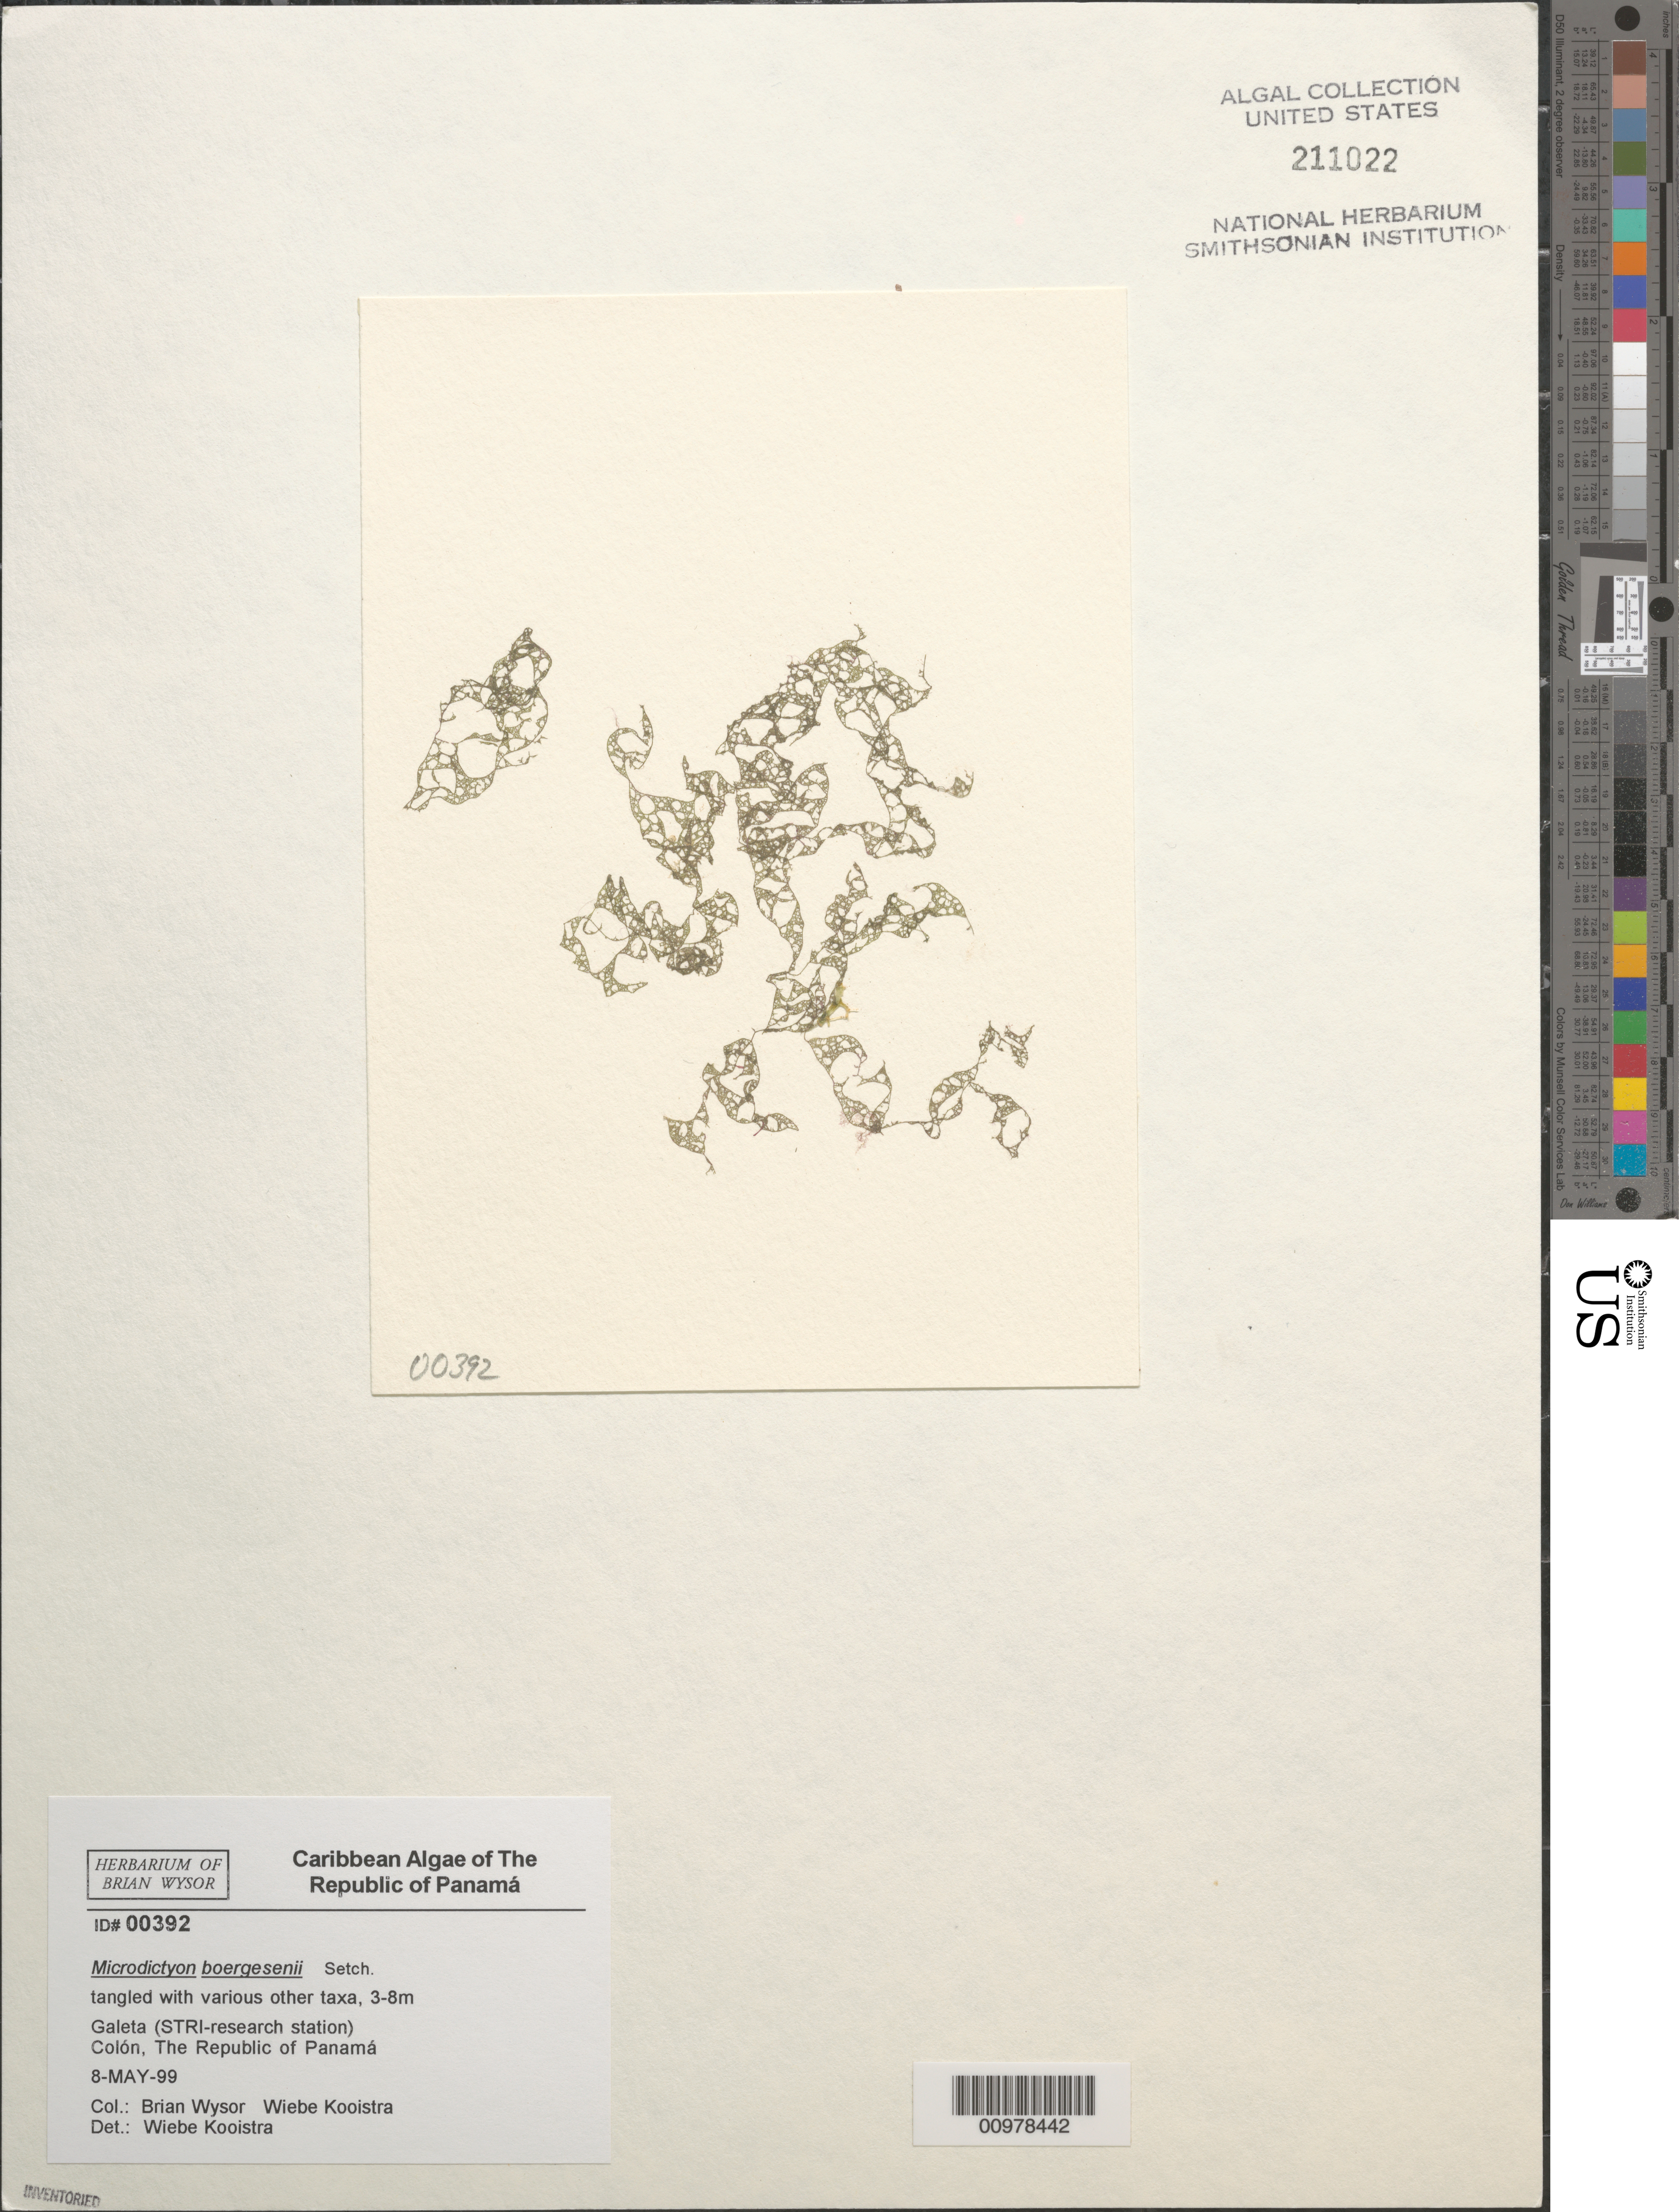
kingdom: Plantae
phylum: Chlorophyta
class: Ulvophyceae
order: Cladophorales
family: Anadyomenaceae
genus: Microdictyon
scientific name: Microdictyon boergesenii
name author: Setch.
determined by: Kooistra, Wiebe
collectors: B. Wysor & W. Kooistra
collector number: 00392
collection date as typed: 08 May 1999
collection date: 1999-05-08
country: Panama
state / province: Colón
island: Galeta Island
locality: STRI (Smithsonian Tropical Research Institute) research station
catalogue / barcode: US 211022